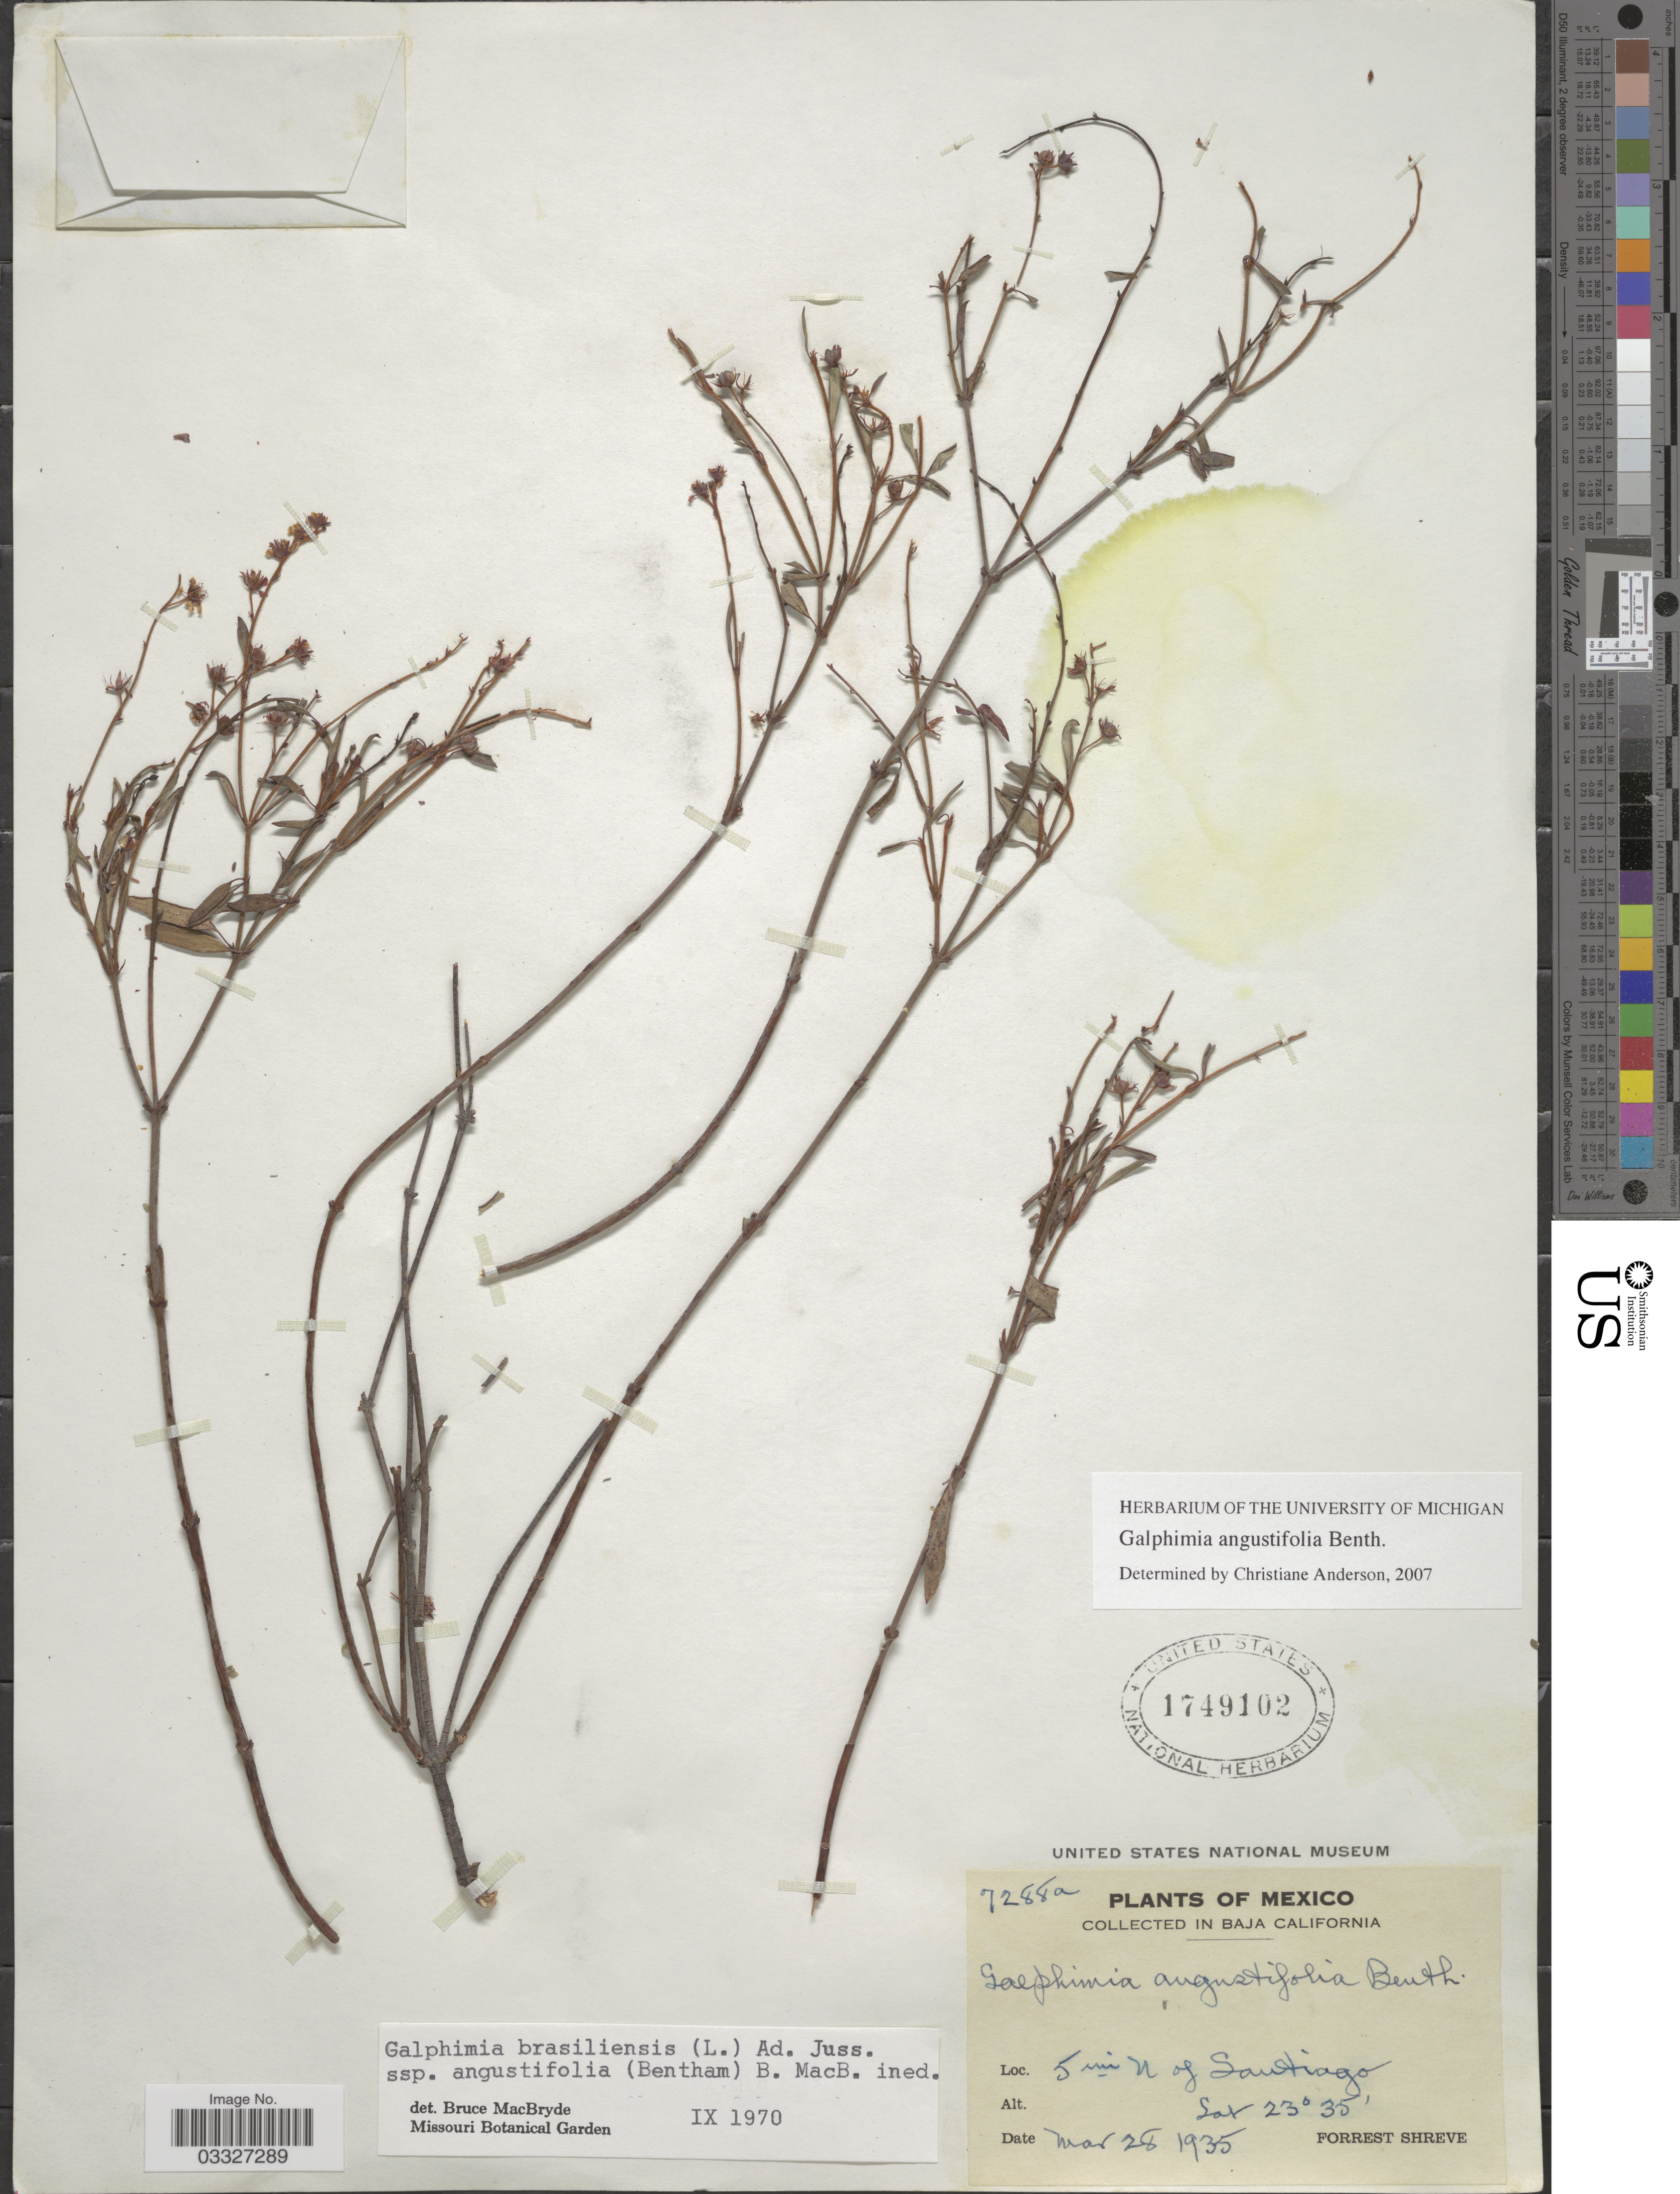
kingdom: Plantae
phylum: Tracheophyta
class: Magnoliopsida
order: Malpighiales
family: Malpighiaceae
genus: Galphimia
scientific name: Galphimia angustifolia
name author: Benth.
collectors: F. Shreve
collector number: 7288a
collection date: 1935-03-28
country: Mexico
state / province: Baja California Sur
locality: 5 mi N of Santiago.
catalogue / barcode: US 1749102